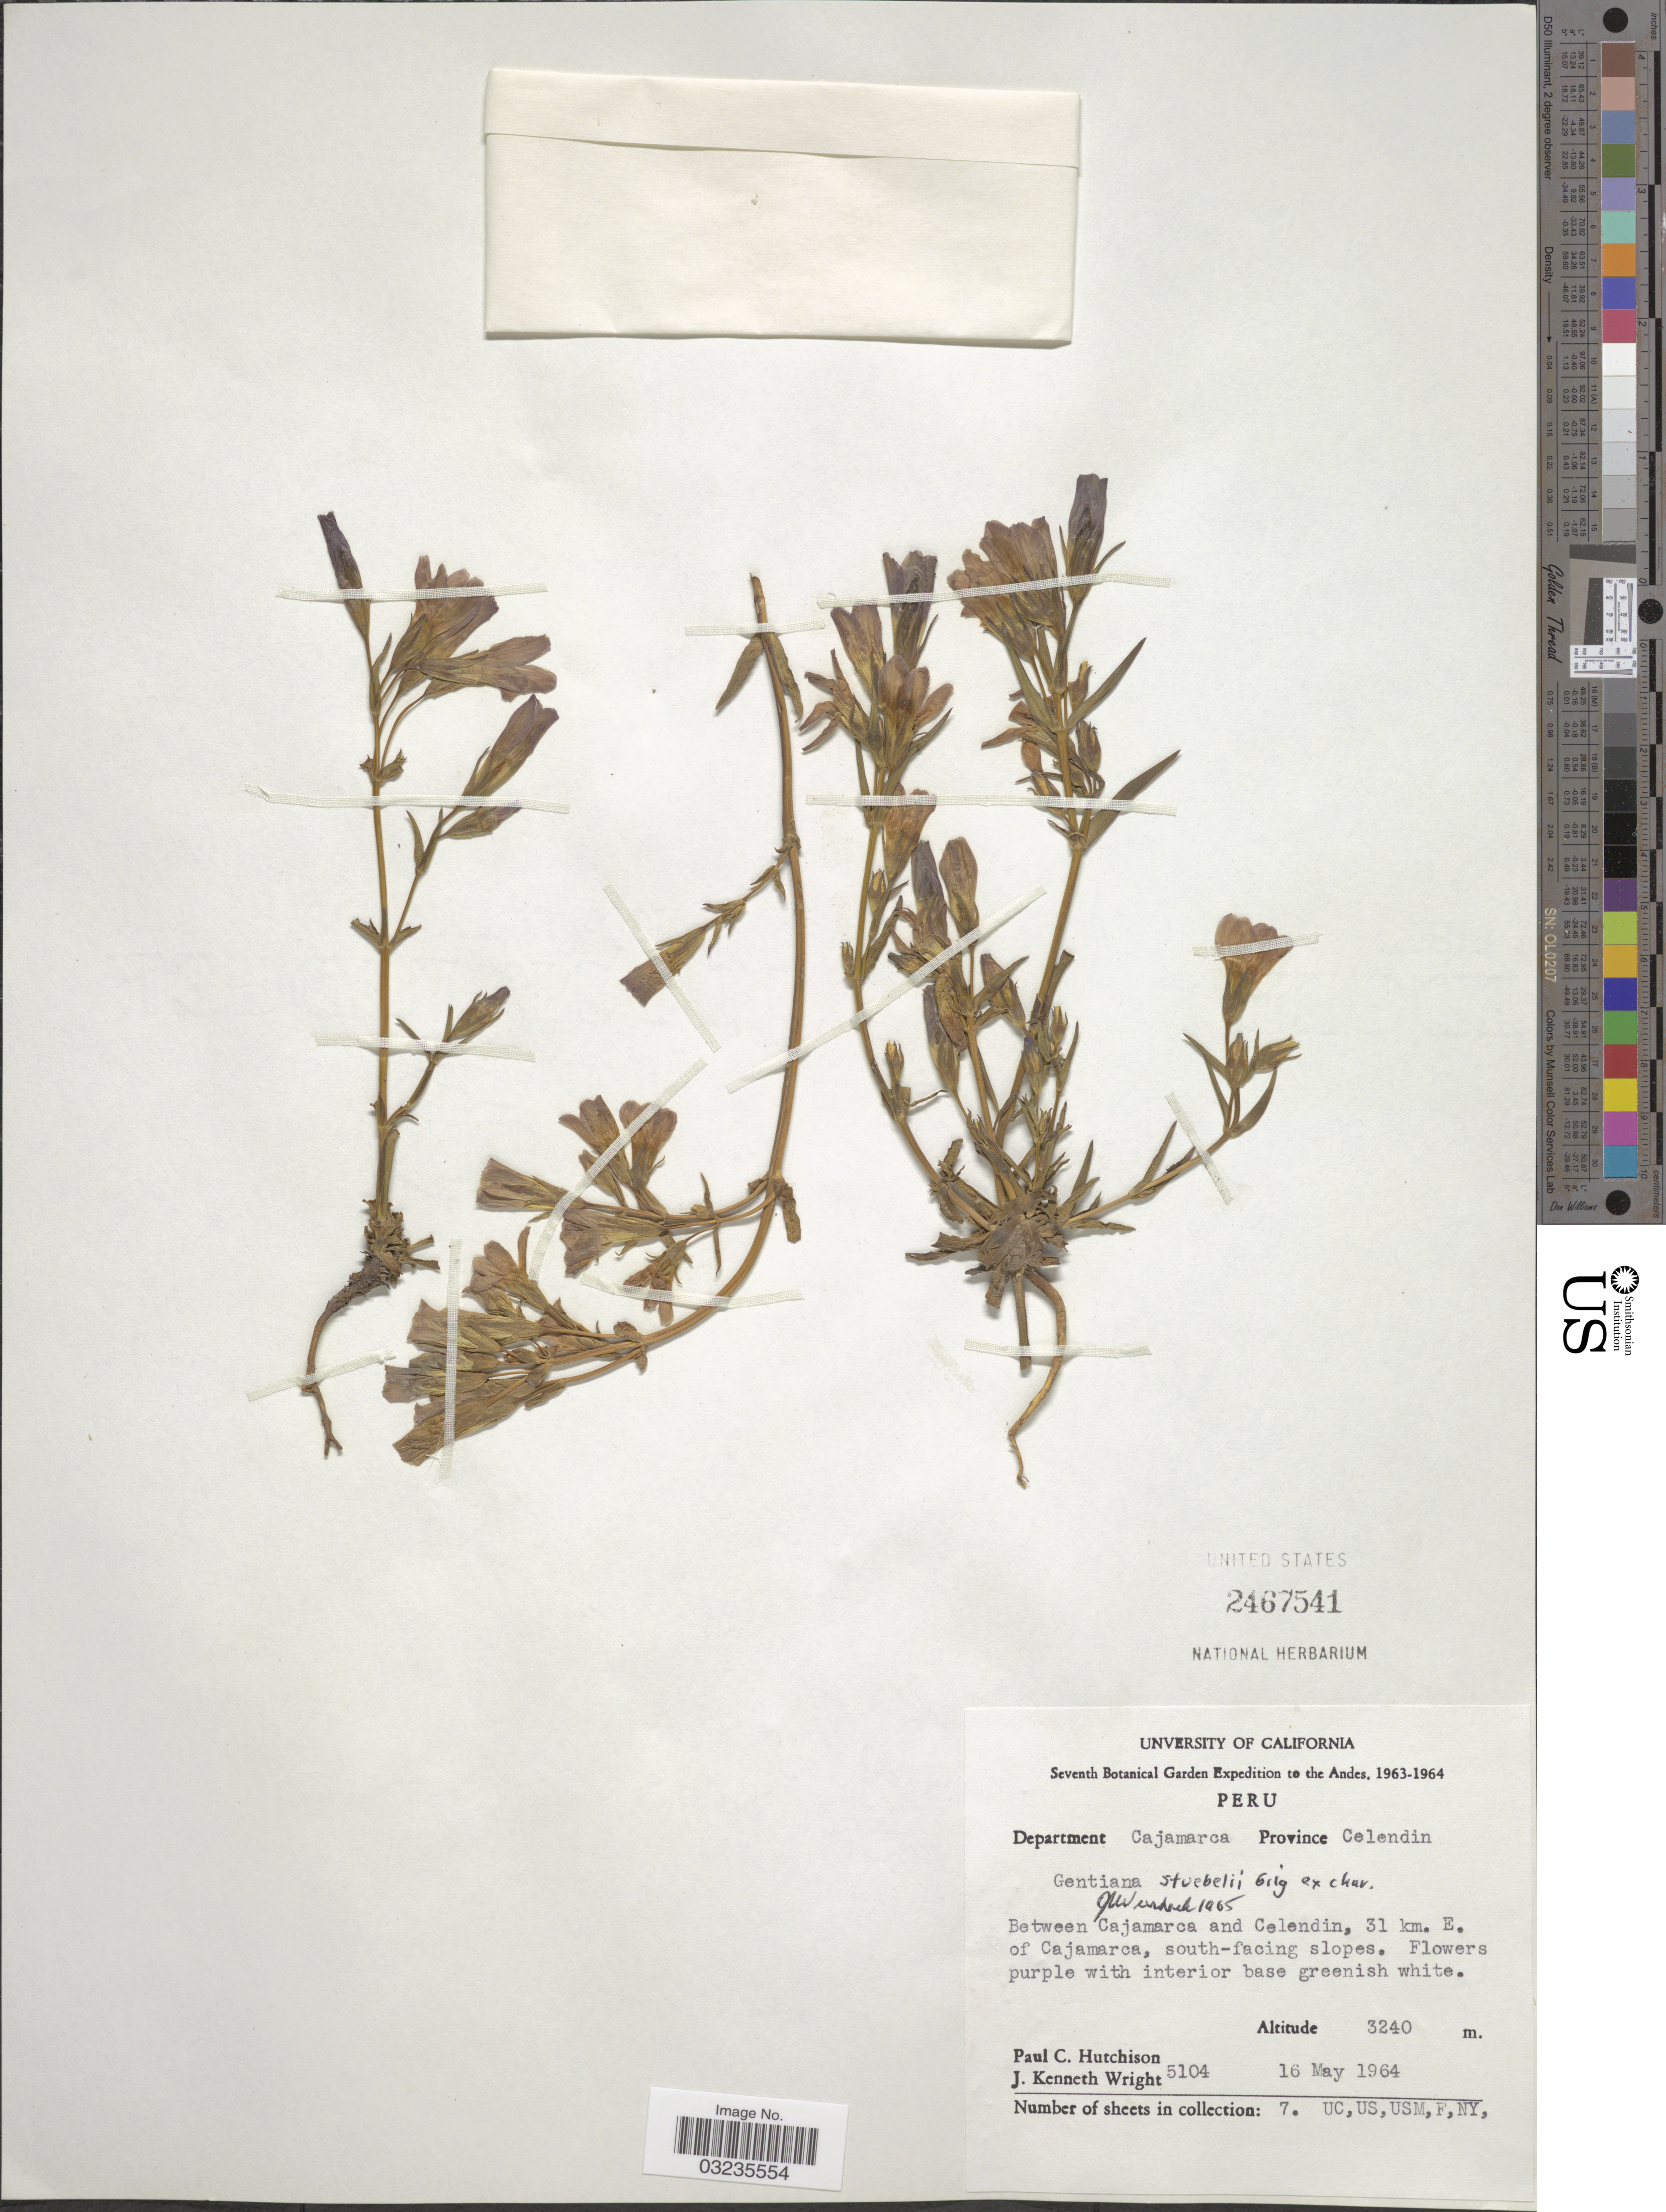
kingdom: Plantae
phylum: Tracheophyta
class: Magnoliopsida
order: Gentianales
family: Gentianaceae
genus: Gentiana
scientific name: Gentiana stuebelii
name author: Gilg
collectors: P. C. Hutchison & J. K. Wright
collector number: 5104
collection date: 1964-05-16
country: Peru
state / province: Cajamarca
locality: Andes. Department Cajamarca. Province Celendin. Between Cajamarca and Celendin, 31 km. E. of Cajamarca, south-facing slopes.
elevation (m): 3240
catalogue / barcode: US 2467541